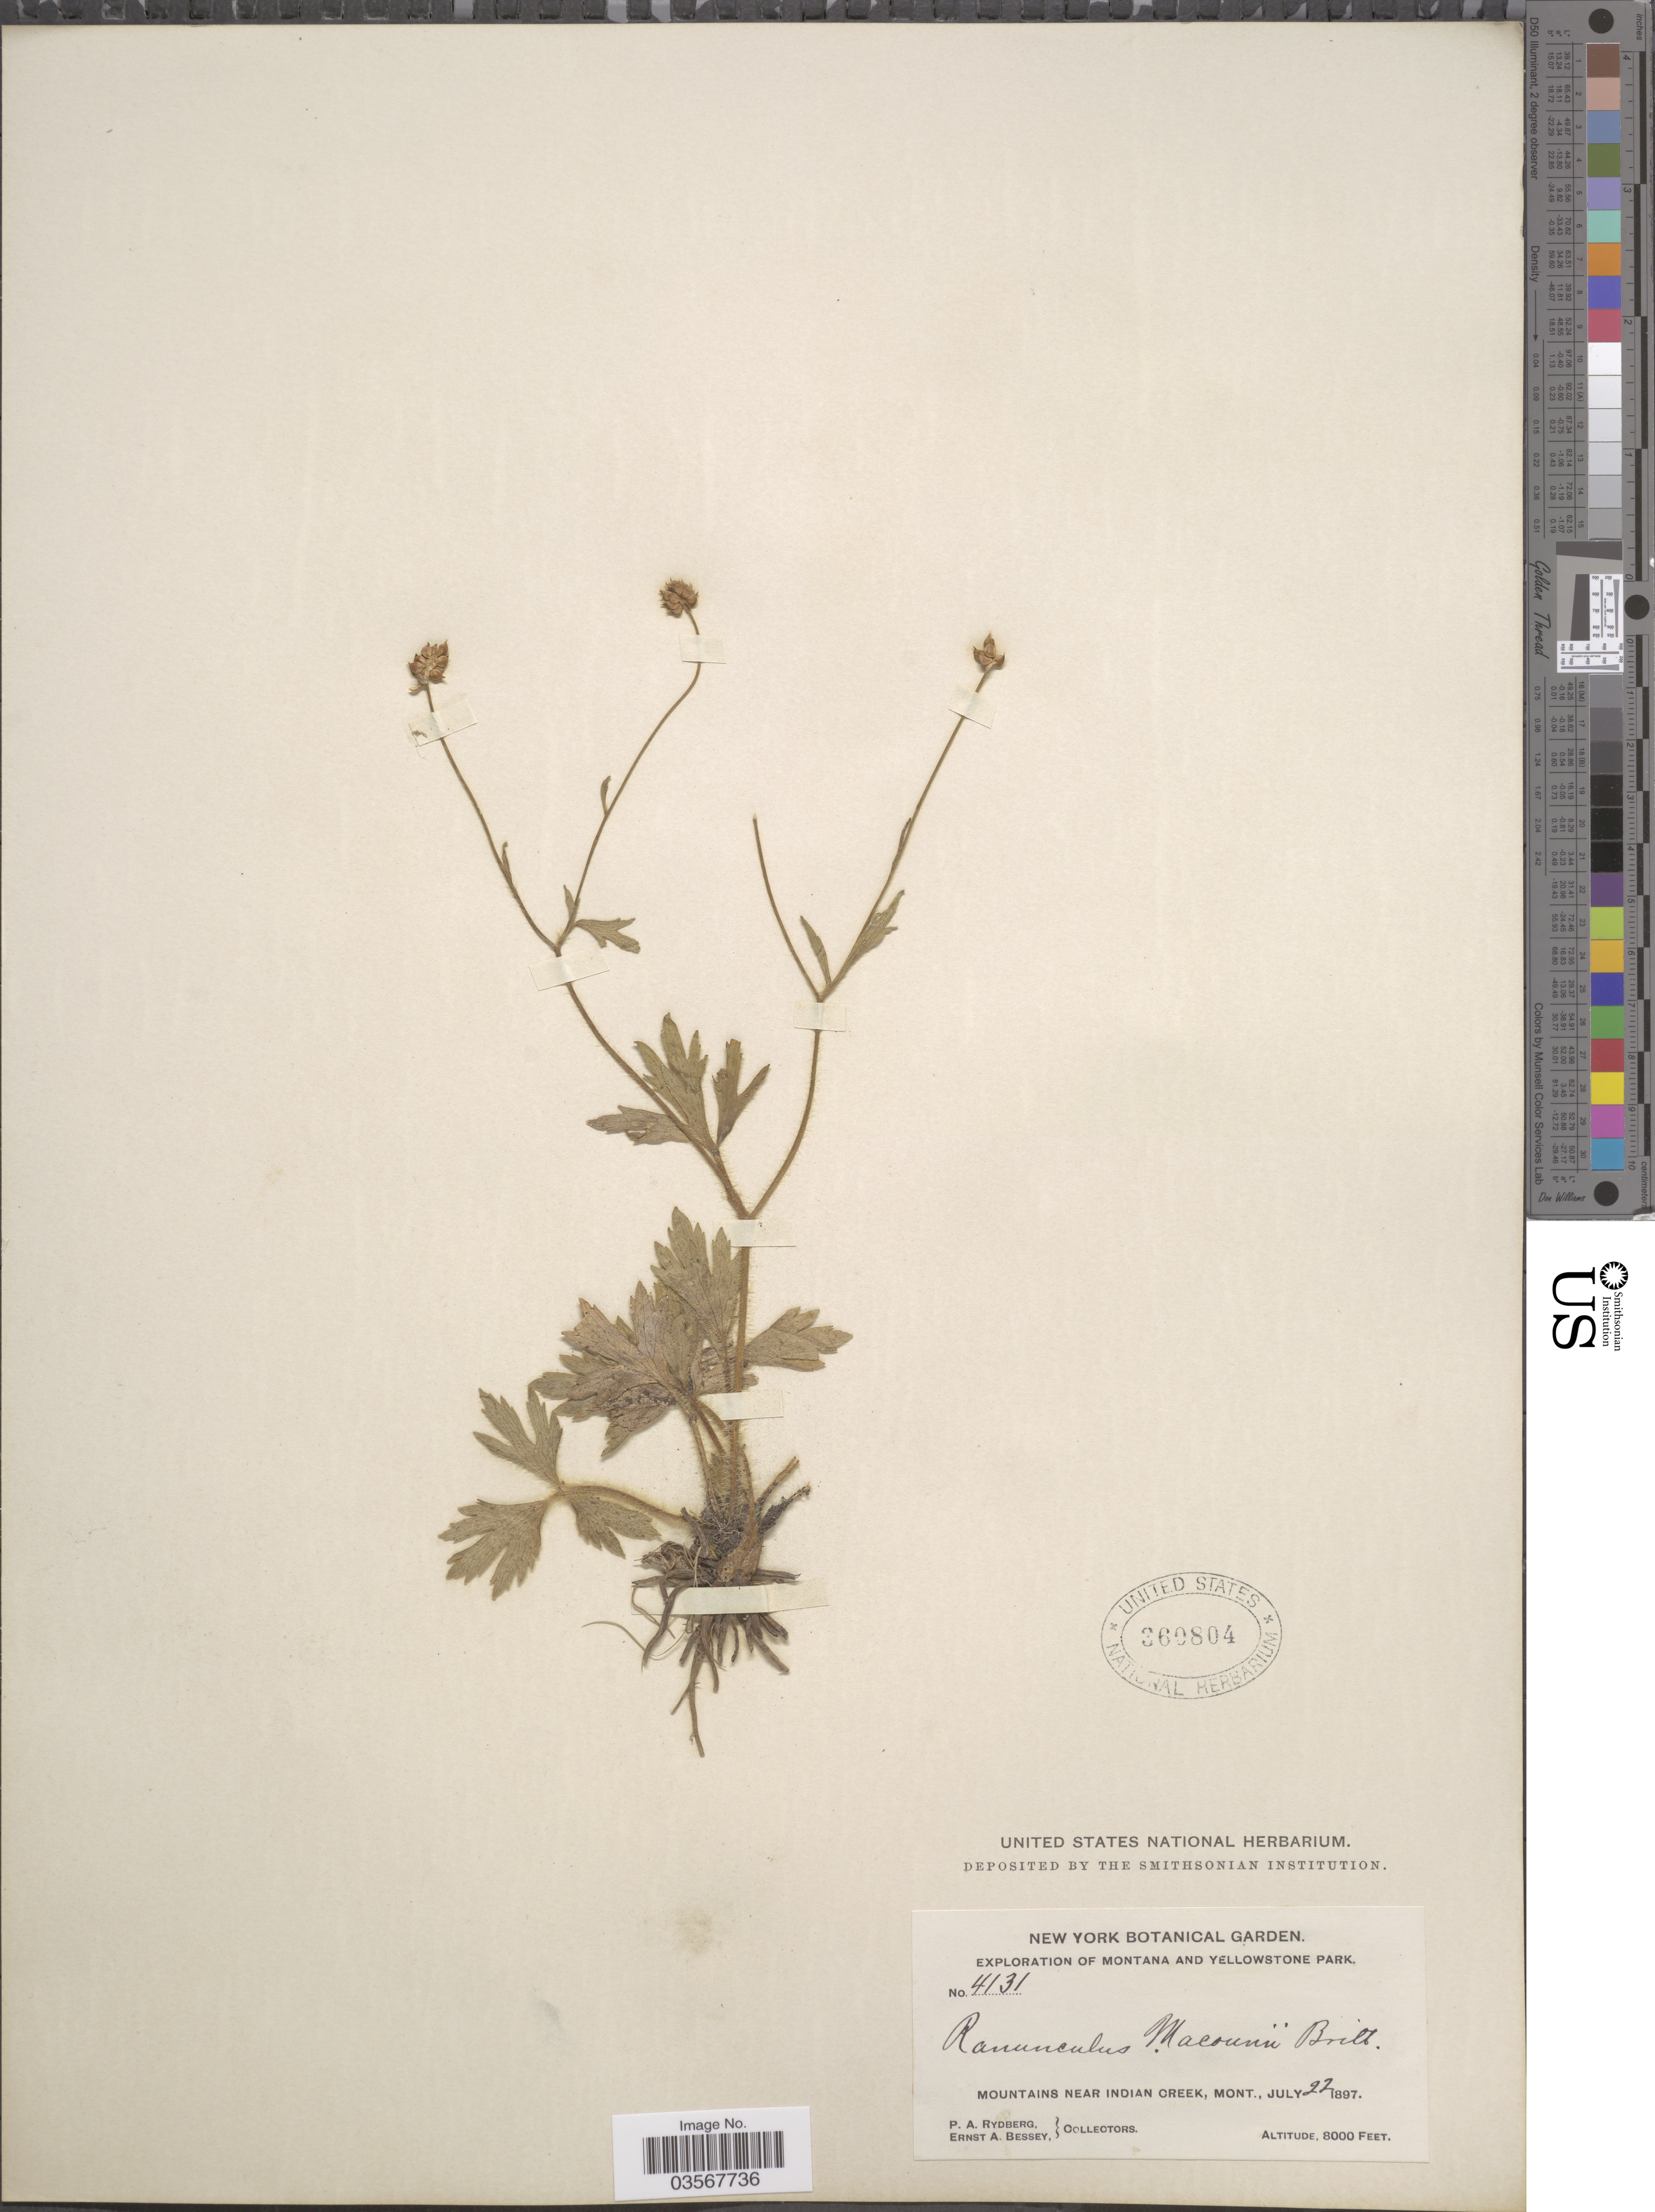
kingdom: Plantae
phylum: Tracheophyta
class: Magnoliopsida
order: Ranunculales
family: Ranunculaceae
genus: Ranunculus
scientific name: Ranunculus macounii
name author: Britton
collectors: P. A. Rydberg & E. A. Bessey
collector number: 4131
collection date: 1897-07-22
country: United States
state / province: Montana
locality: Yellowstone Park. Mountains near Indian Creek.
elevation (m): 2438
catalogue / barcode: US 360804